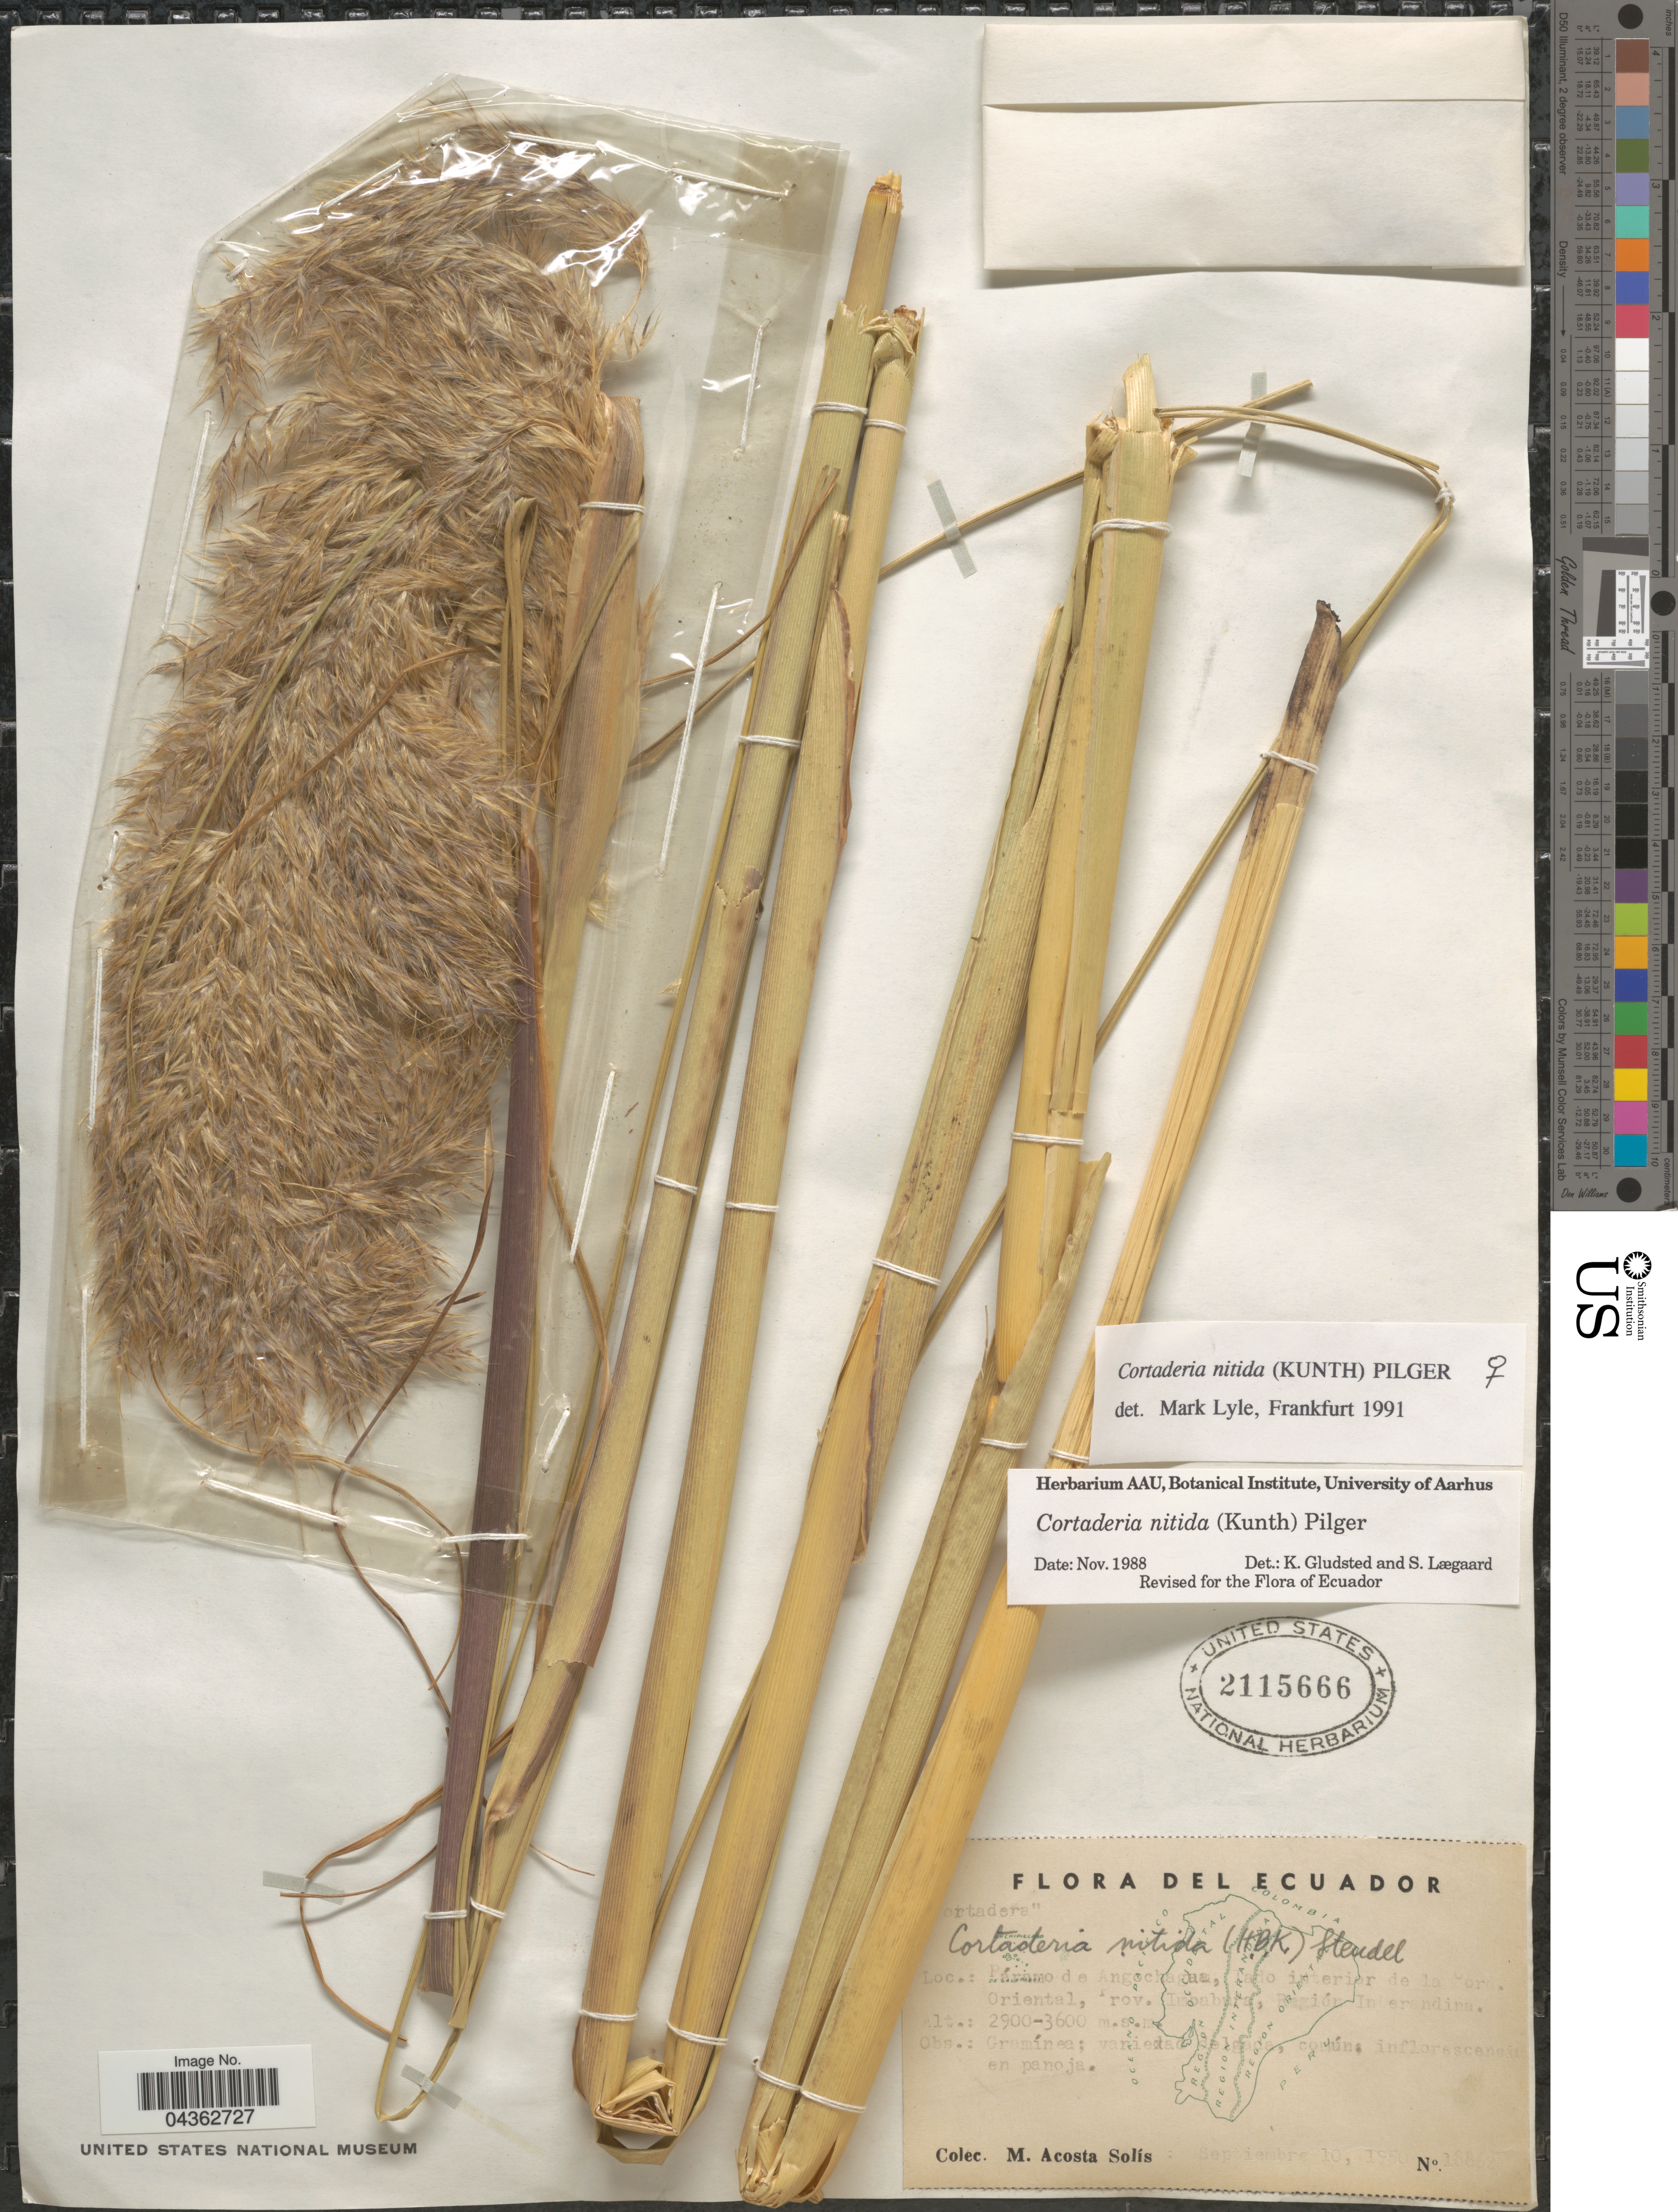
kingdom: Plantae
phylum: Tracheophyta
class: Liliopsida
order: Poales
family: Poaceae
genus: Cortaderia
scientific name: Cortaderia nitida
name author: (Kunth) Pilg.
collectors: M. Acosta Solis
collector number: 18862*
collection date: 1950-09-10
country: Ecuador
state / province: Imbabura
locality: Páramo de Angochagua, lado interior de la Cord. Oriental, Región Interandina.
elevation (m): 2900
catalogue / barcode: US 2115666